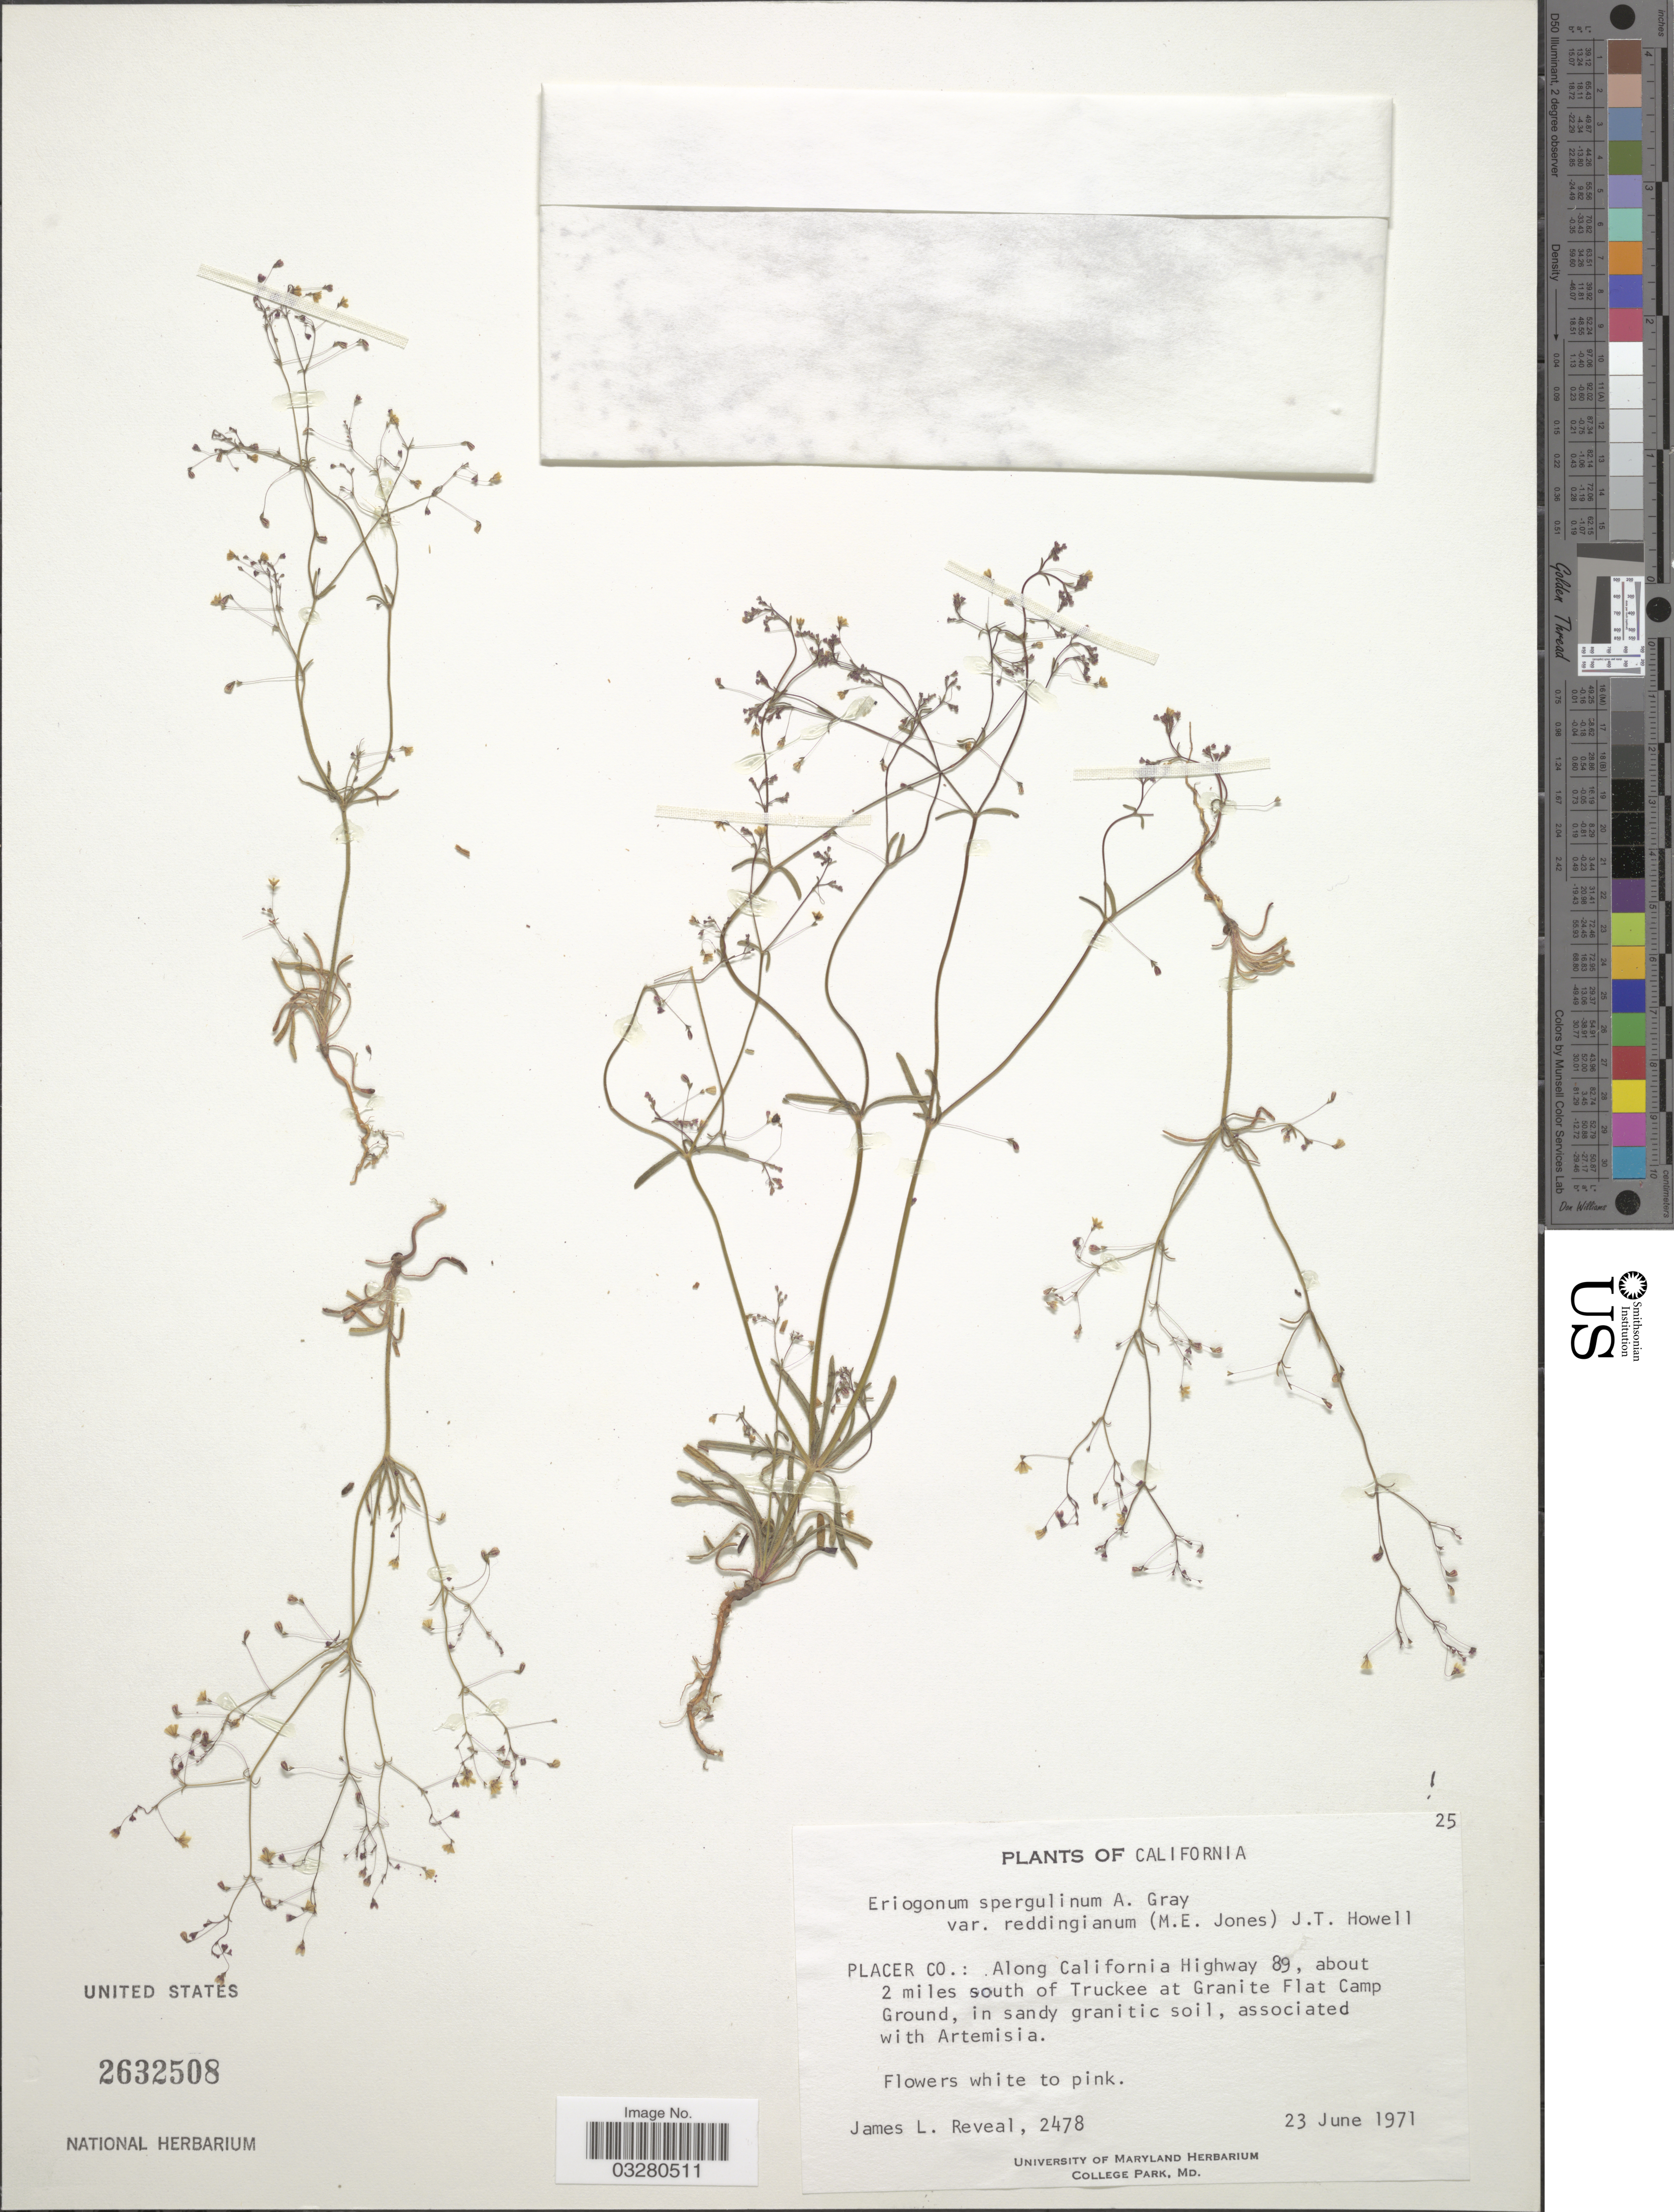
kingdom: Plantae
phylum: Tracheophyta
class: Magnoliopsida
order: Caryophyllales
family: Polygonaceae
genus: Eriogonum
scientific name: Eriogonum spergulinum var. reddingianum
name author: (M.E. Jones) J.T. Howell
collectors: J. L. Reveal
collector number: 2478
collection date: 1971-06-23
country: United States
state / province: California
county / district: Placer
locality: Placer Co.: Along California Highway 89, about 2 miles south of Truckee at Granite Flat Camp Ground.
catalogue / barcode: US 2632508